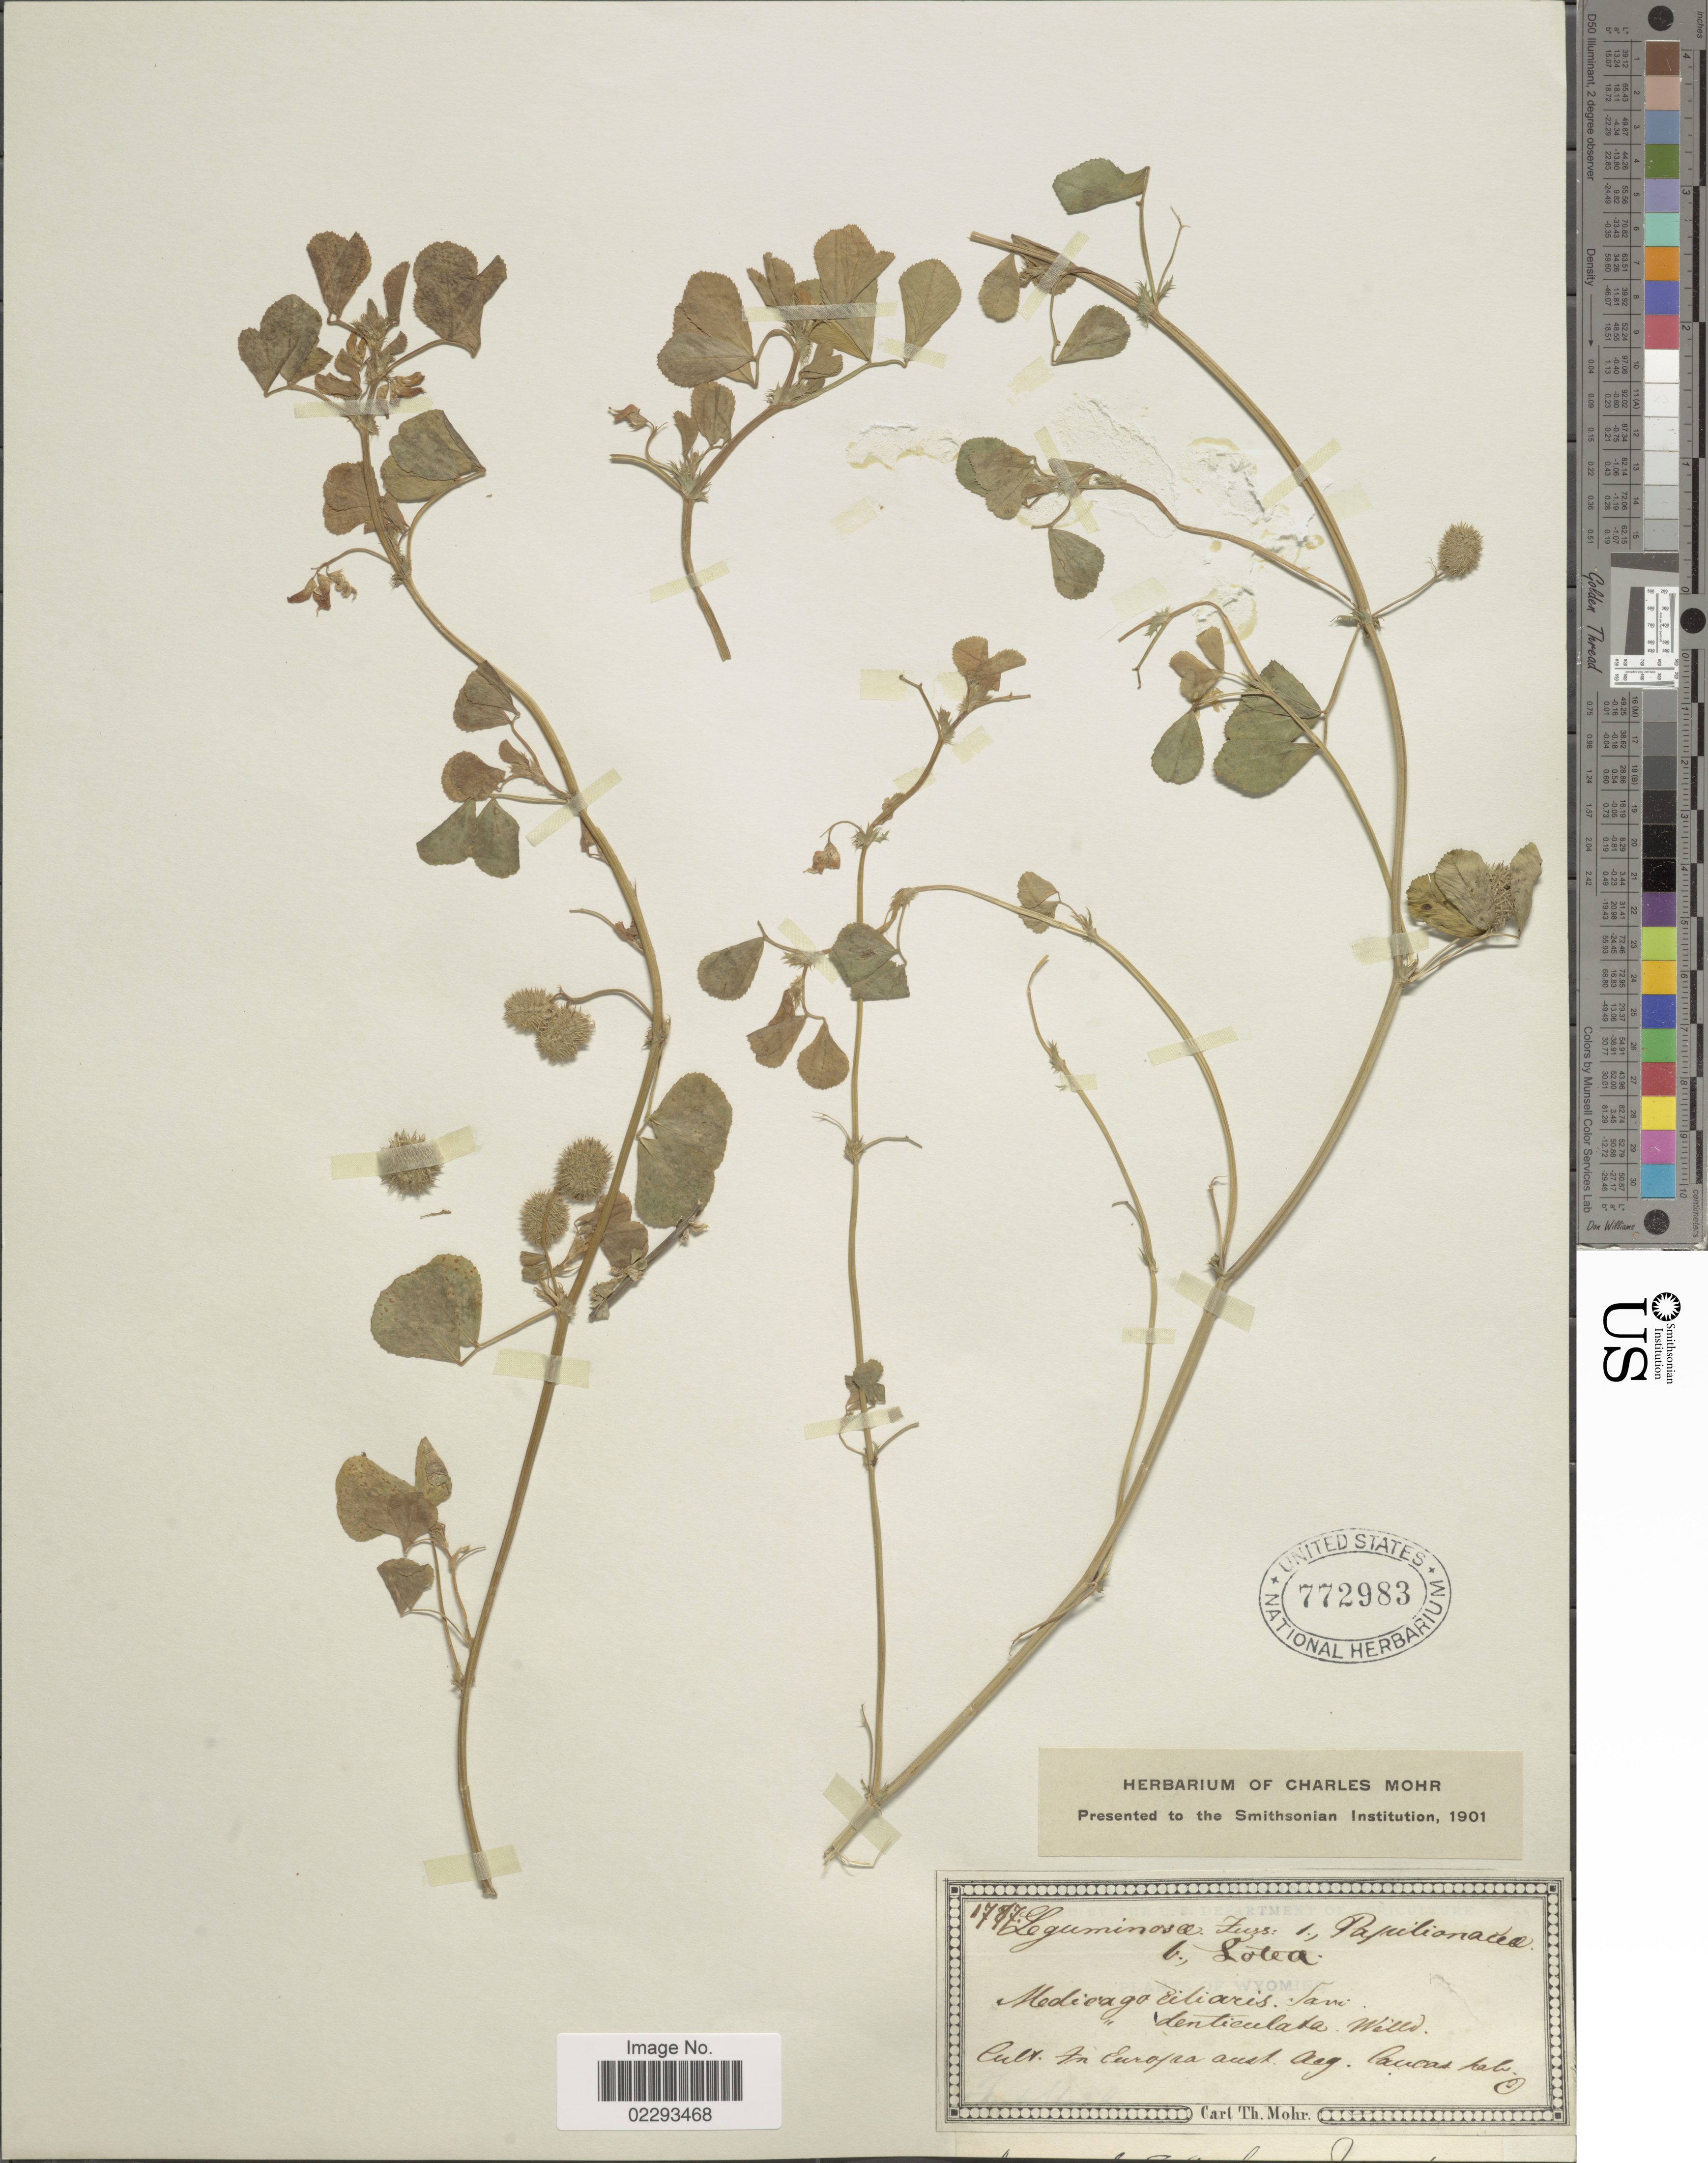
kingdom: Plantae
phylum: Tracheophyta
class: Magnoliopsida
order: Fabales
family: Fabaceae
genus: Medicago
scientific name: Medicago ciliaris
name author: (L.) Krock.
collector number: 1787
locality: In Euroipa aust. ang Caucas heb. [interpreted]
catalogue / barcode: US 772983